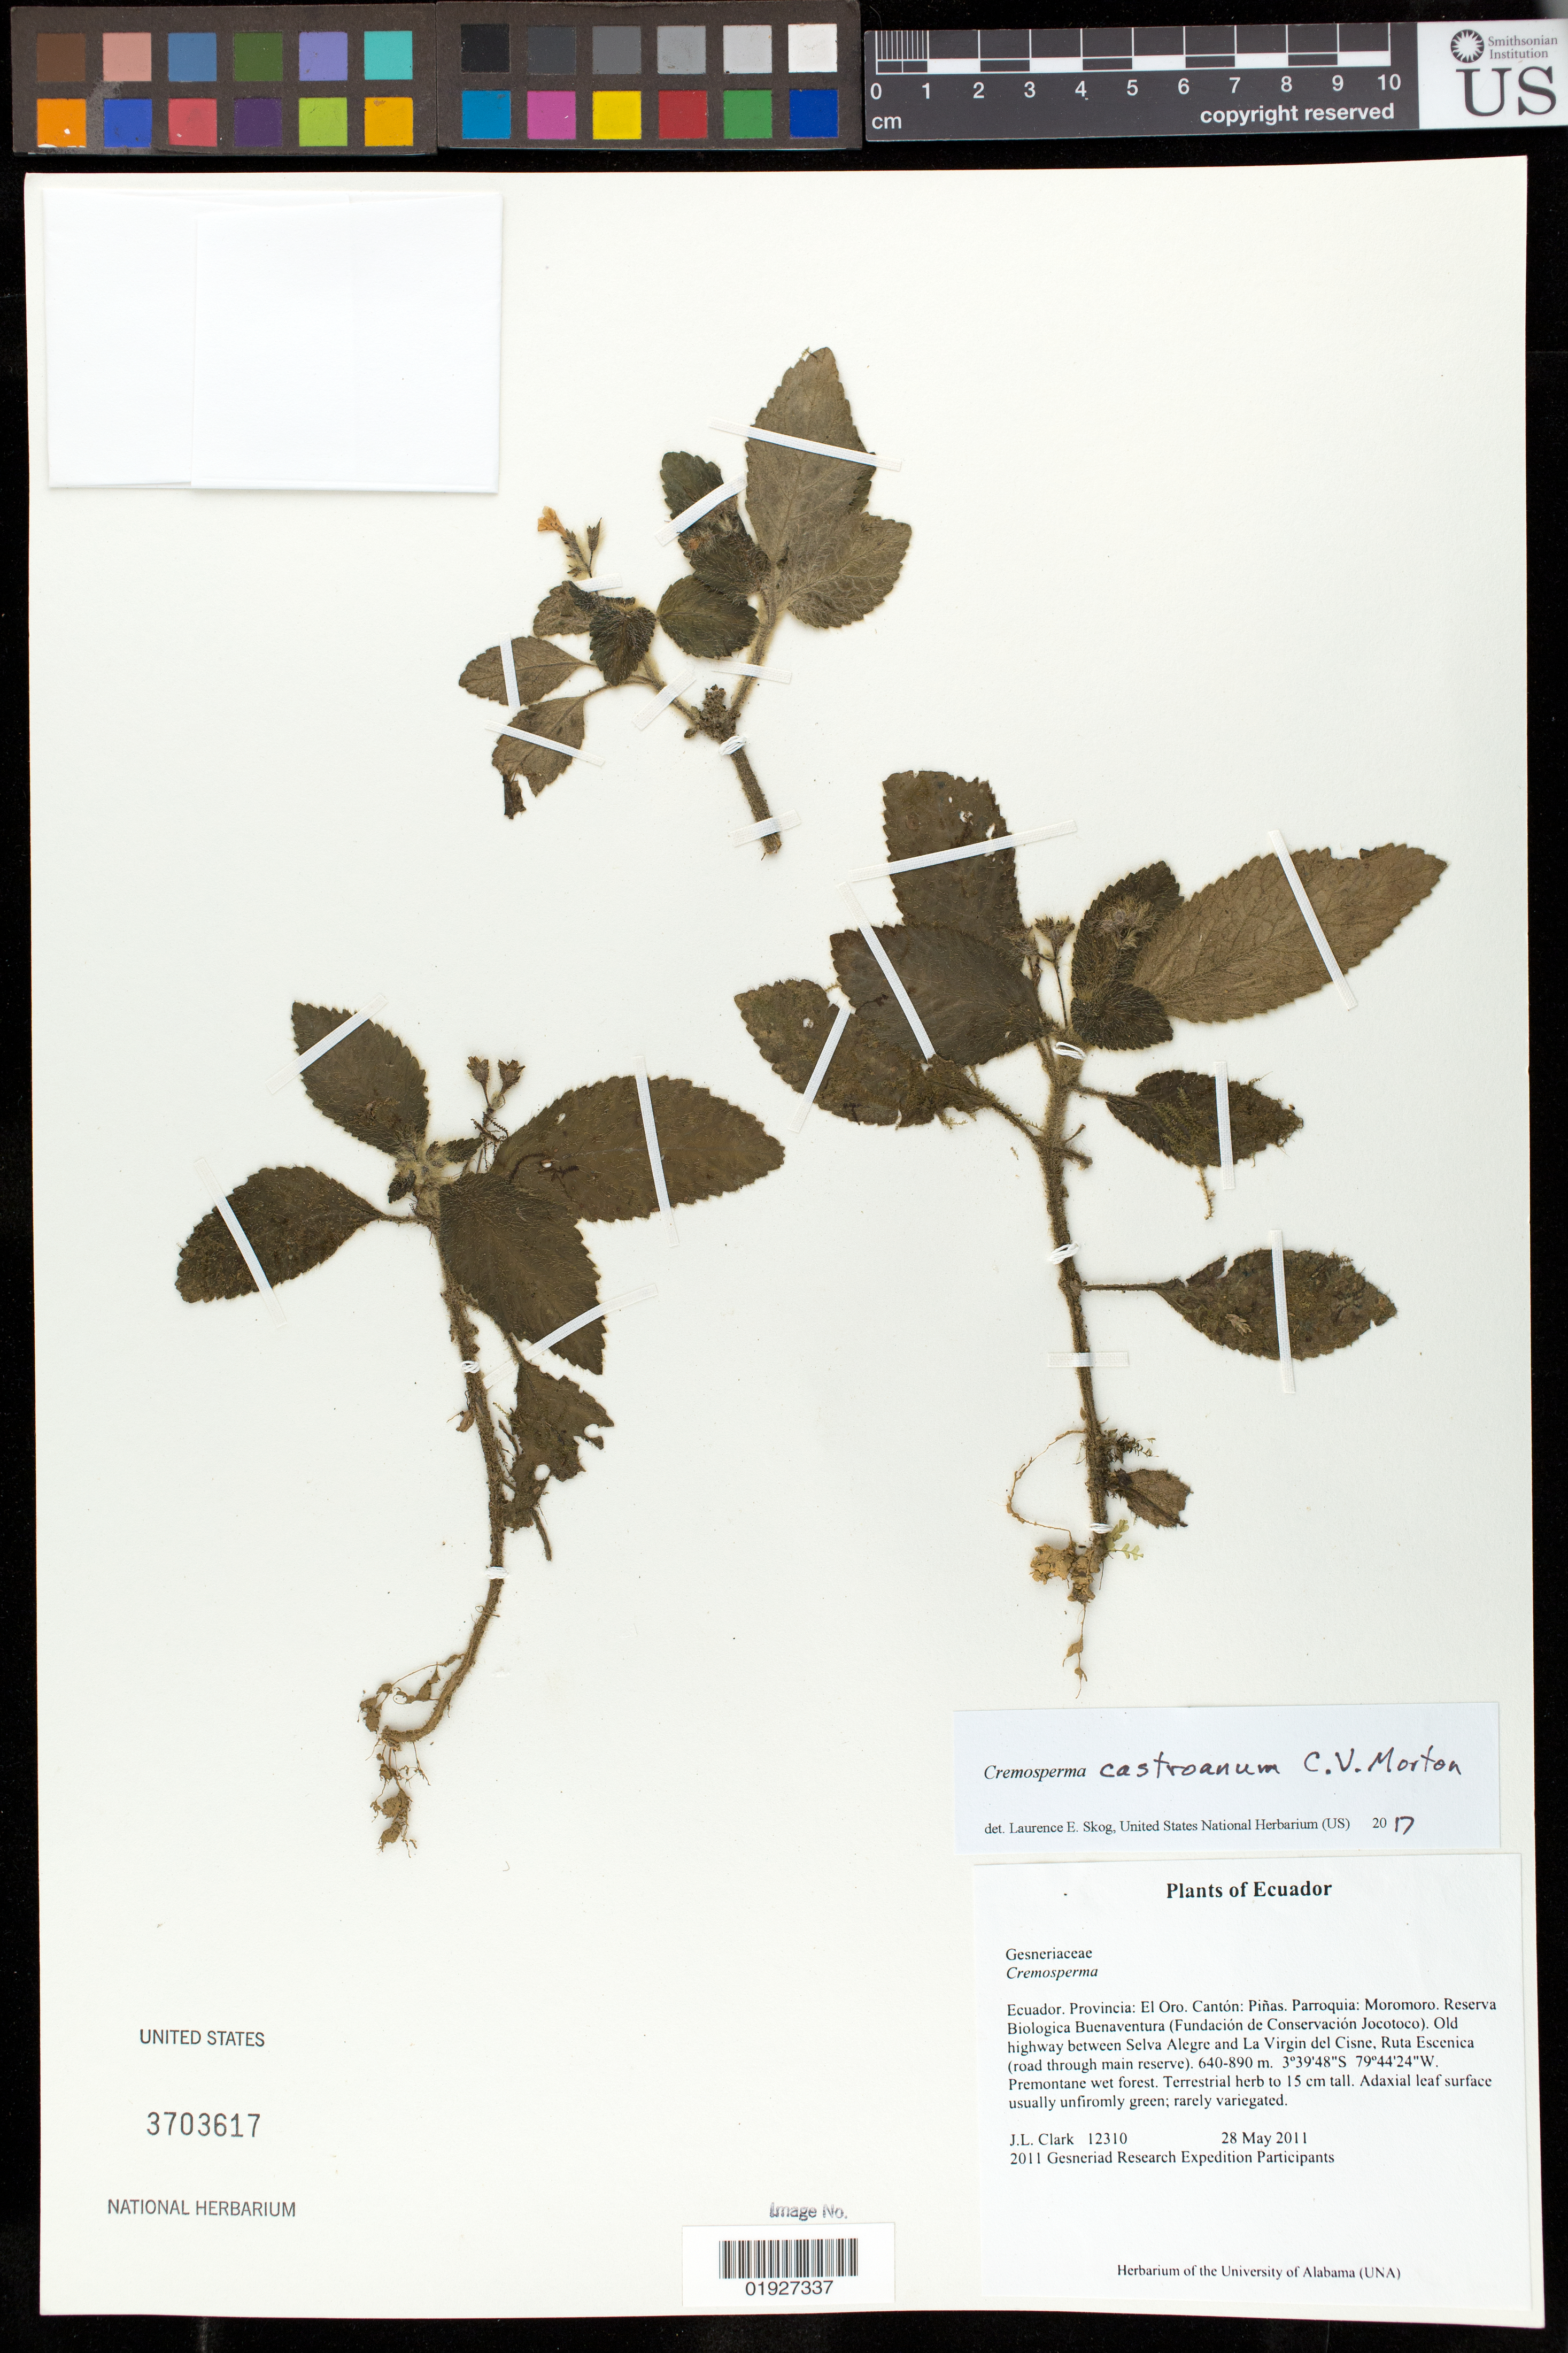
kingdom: Plantae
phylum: Tracheophyta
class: Magnoliopsida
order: Lamiales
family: Gesneriaceae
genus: Cremosperma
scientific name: Cremosperma castroanum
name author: C.V. Morton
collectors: J. L. Clark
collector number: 12310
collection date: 2011-05-28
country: Ecuador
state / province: El Oro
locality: Provincia: El Oro, Canton: Pinas, Parroquia, Moromoro, Reserva Biologica Buenaventura (Fundacion de Conservacion Jocotoco), Old highway between Selva Alegre and La Virgin del Cisne, Ruta Escenica (road through main reserve).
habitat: Premontane wet forest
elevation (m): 640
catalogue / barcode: US 3703617